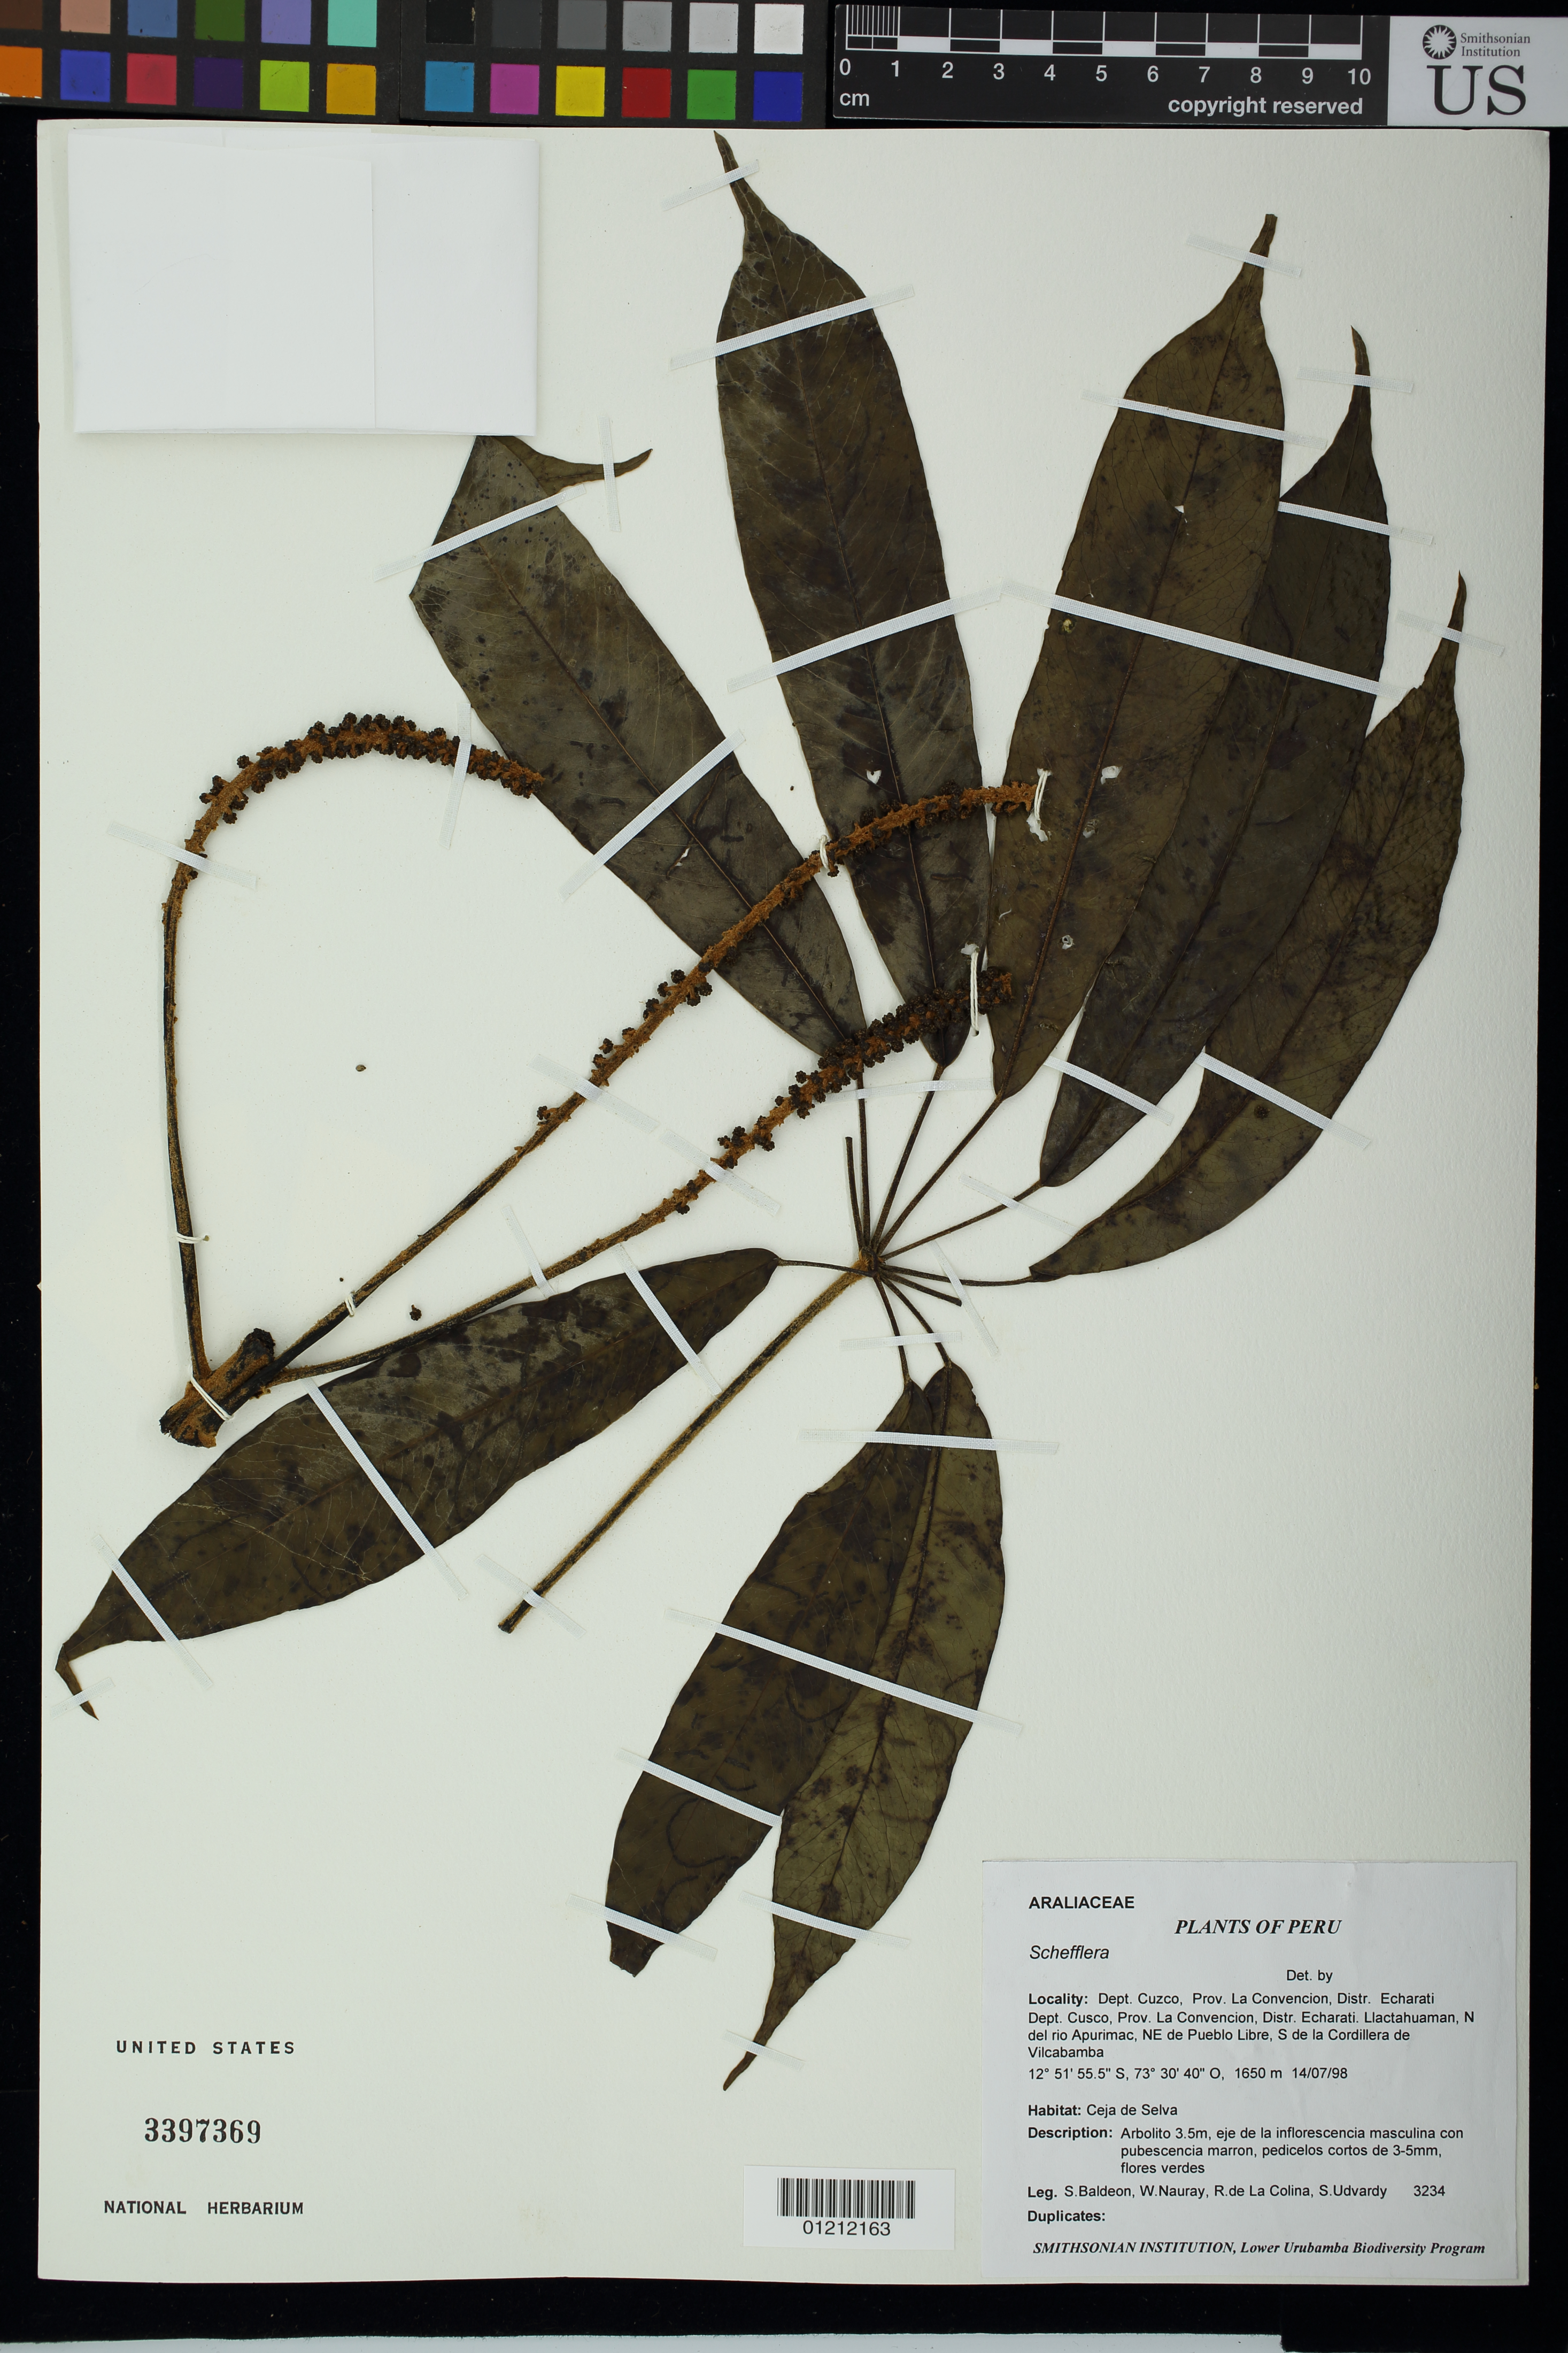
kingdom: Plantae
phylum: Tracheophyta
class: Magnoliopsida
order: Apiales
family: Araliaceae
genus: Schefflera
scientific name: Schefflera sp.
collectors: S. Baldeon, W. Nauray, R. de La Colina & S. Udvardy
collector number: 3234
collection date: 1998-07-14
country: Peru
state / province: Cusco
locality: Prov. La Convencion, Distr. Echarati. Llatahuaman, N del rio Apurimac, NE de Pueblo Libre, S de la Cordillera de Vicabamba.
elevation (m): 1650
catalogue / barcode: US 3397369